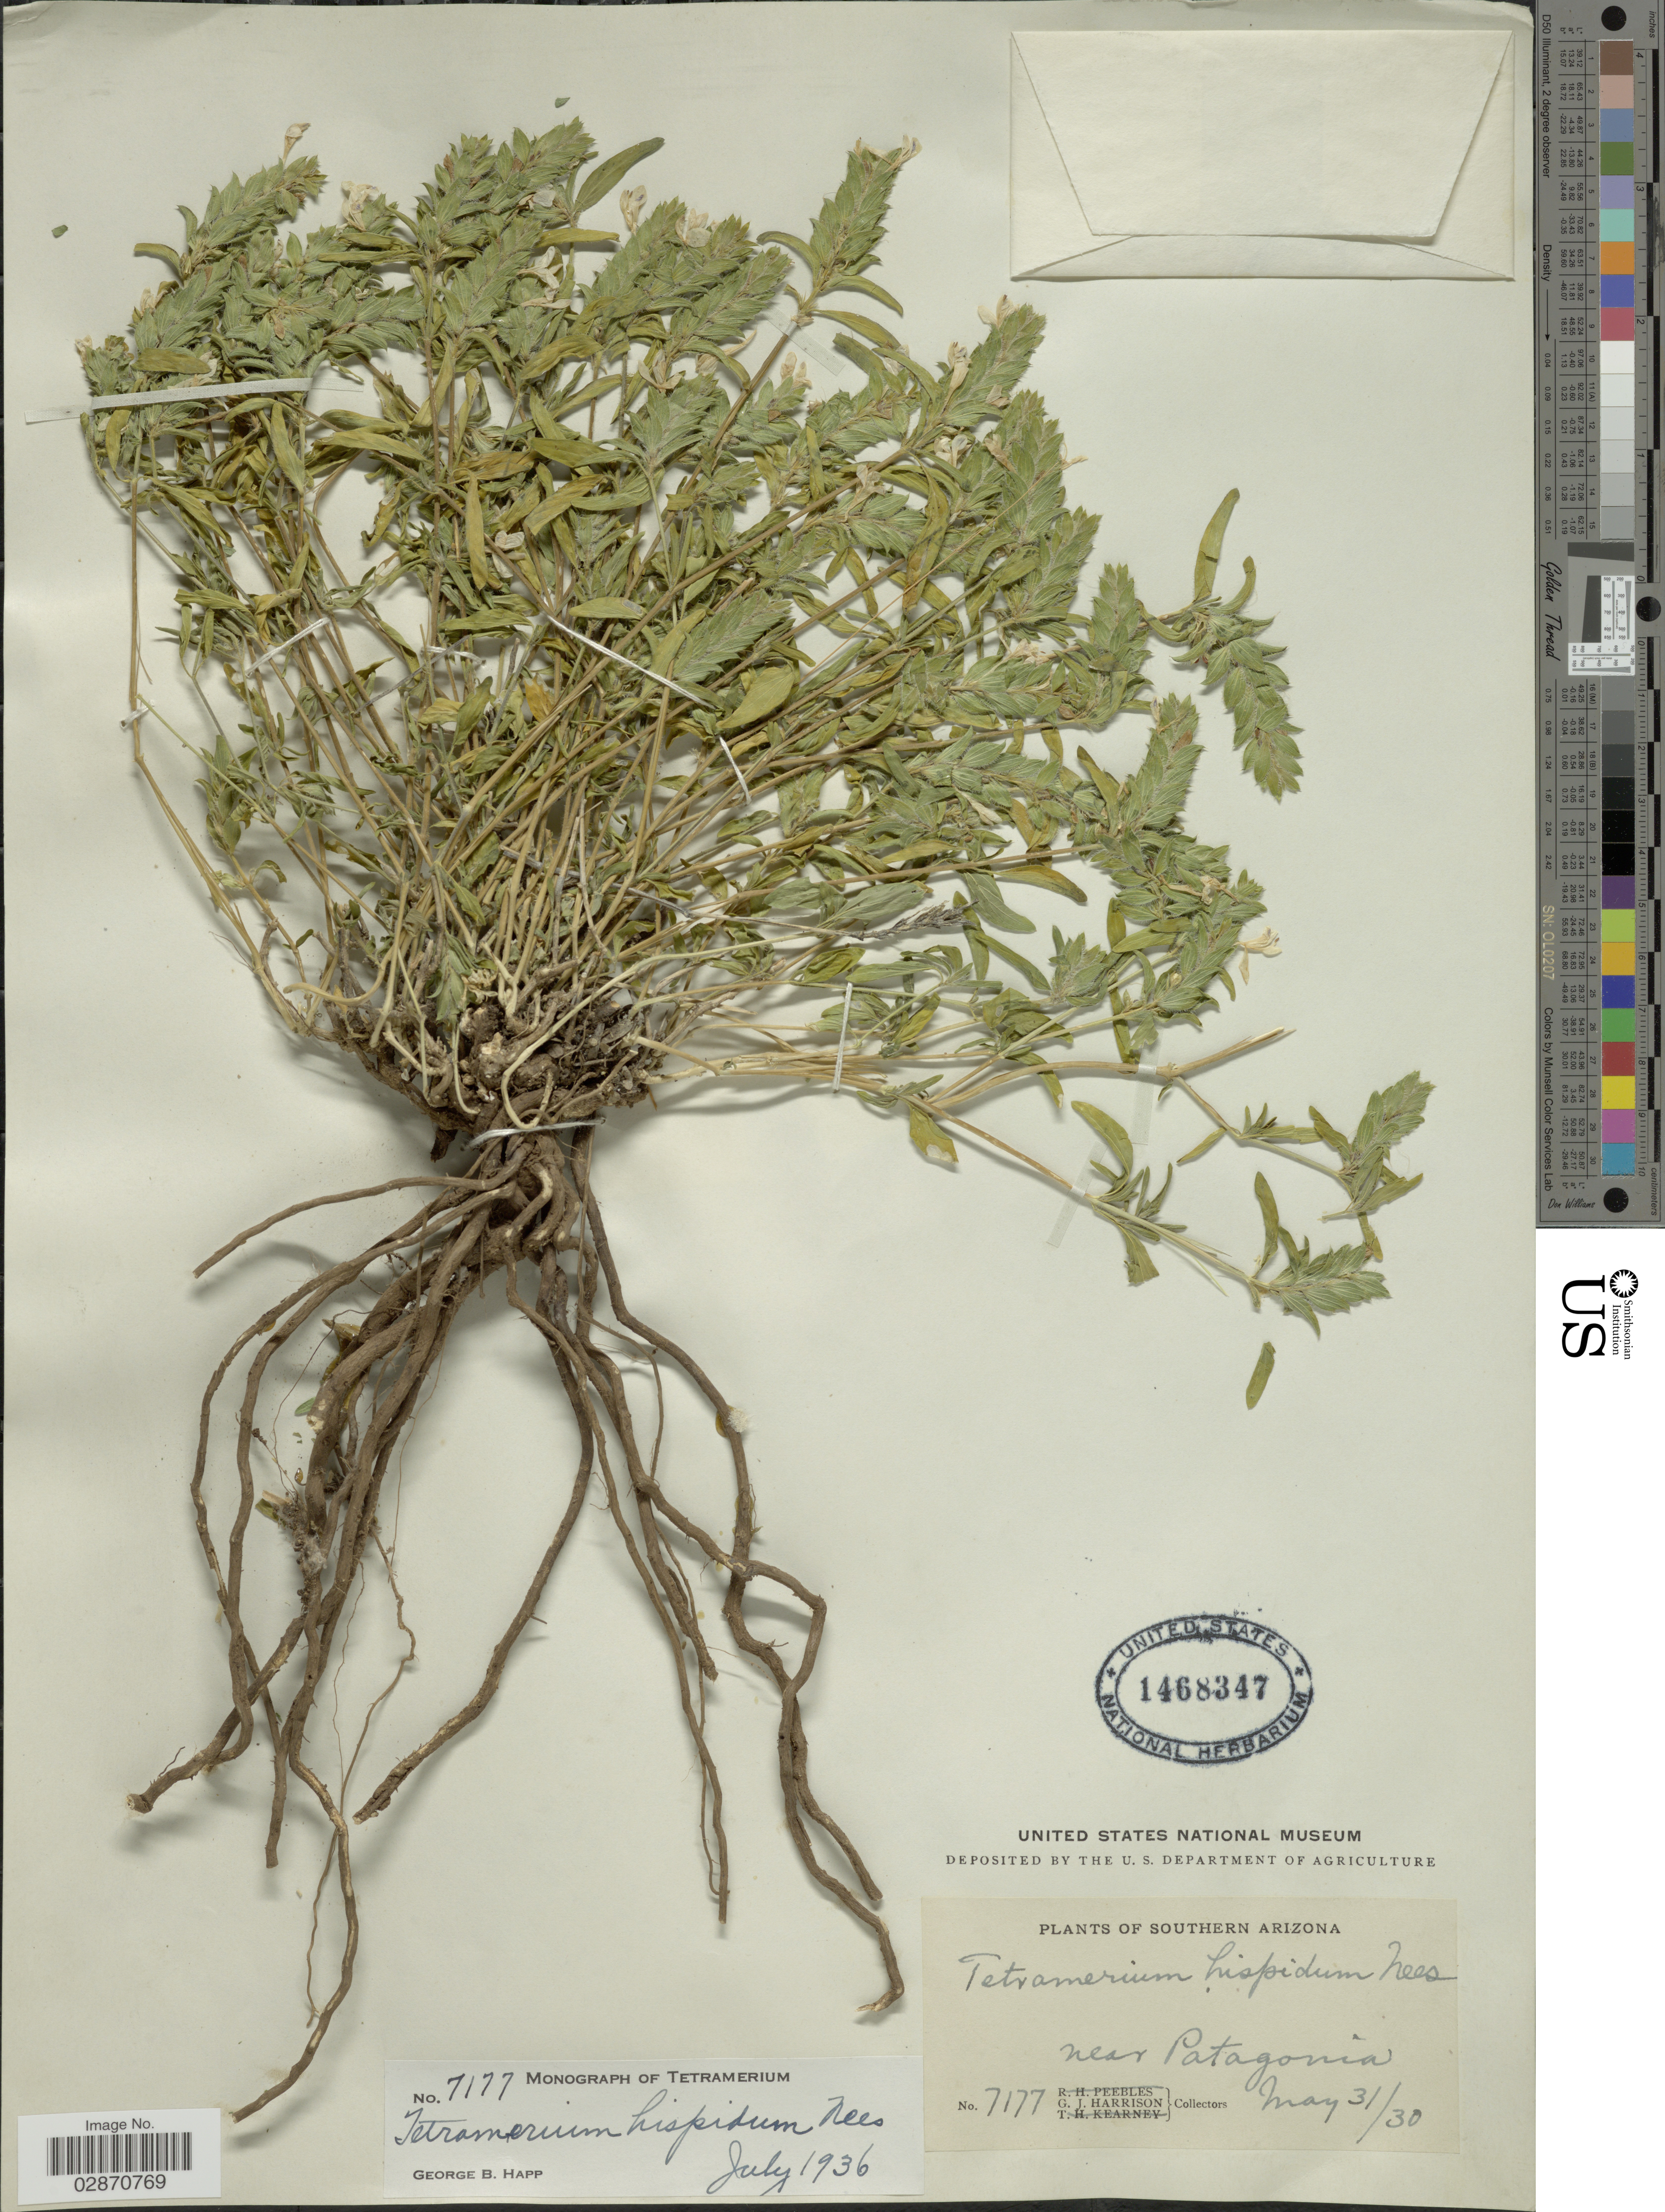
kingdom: Plantae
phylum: Tracheophyta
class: Magnoliopsida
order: Lamiales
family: Acanthaceae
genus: Tetramerium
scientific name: Tetramerium nervosum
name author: Nees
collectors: G. J. Harrison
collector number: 7177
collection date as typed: Transcribed d/m/y: 31/5/30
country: United States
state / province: Arizona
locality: Southern Arizona. Near Patagonia.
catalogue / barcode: US 1468347